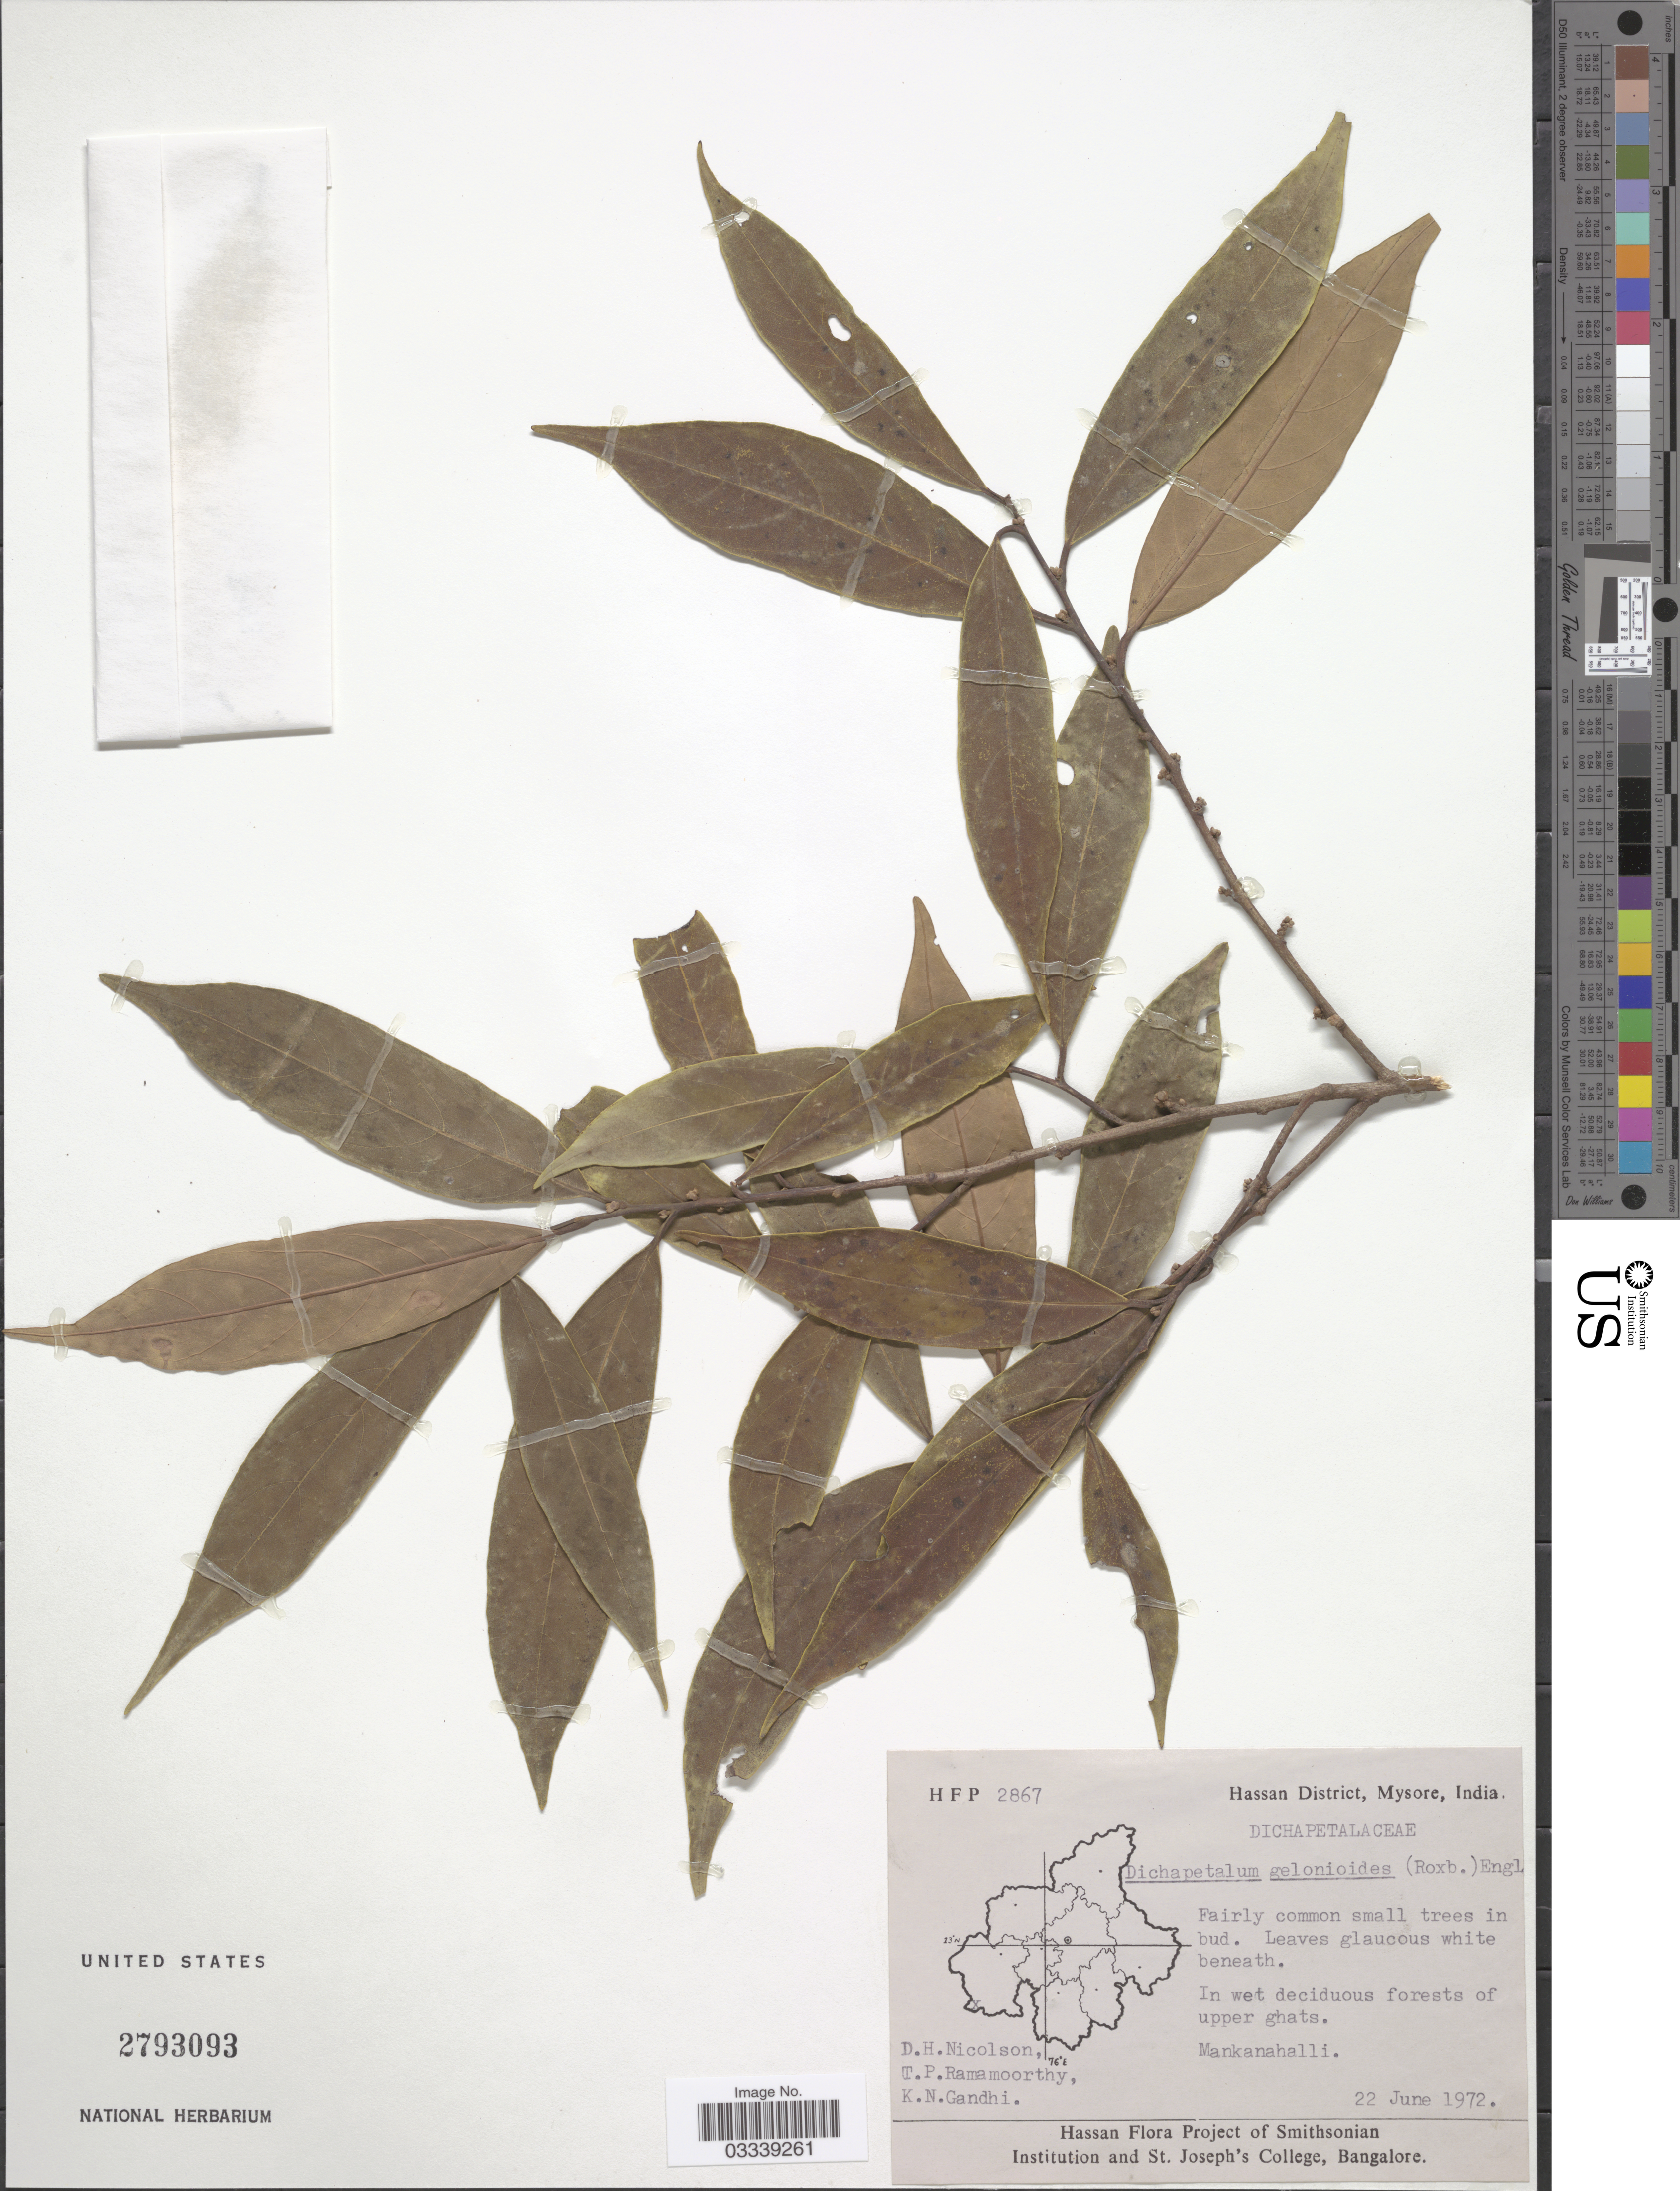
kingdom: Plantae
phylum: Tracheophyta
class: Magnoliopsida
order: Malpighiales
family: Dichapetalaceae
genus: Dichapetalum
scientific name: Dichapetalum gelonioides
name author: (Roxb.) Engl.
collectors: D. H. Nicolson, T. P. Ramamoorthy & K. N. Gandhi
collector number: HFP2867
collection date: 1972-06-22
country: India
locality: Hassan District, Mysore, Mankanahalli.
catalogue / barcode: US 2793093